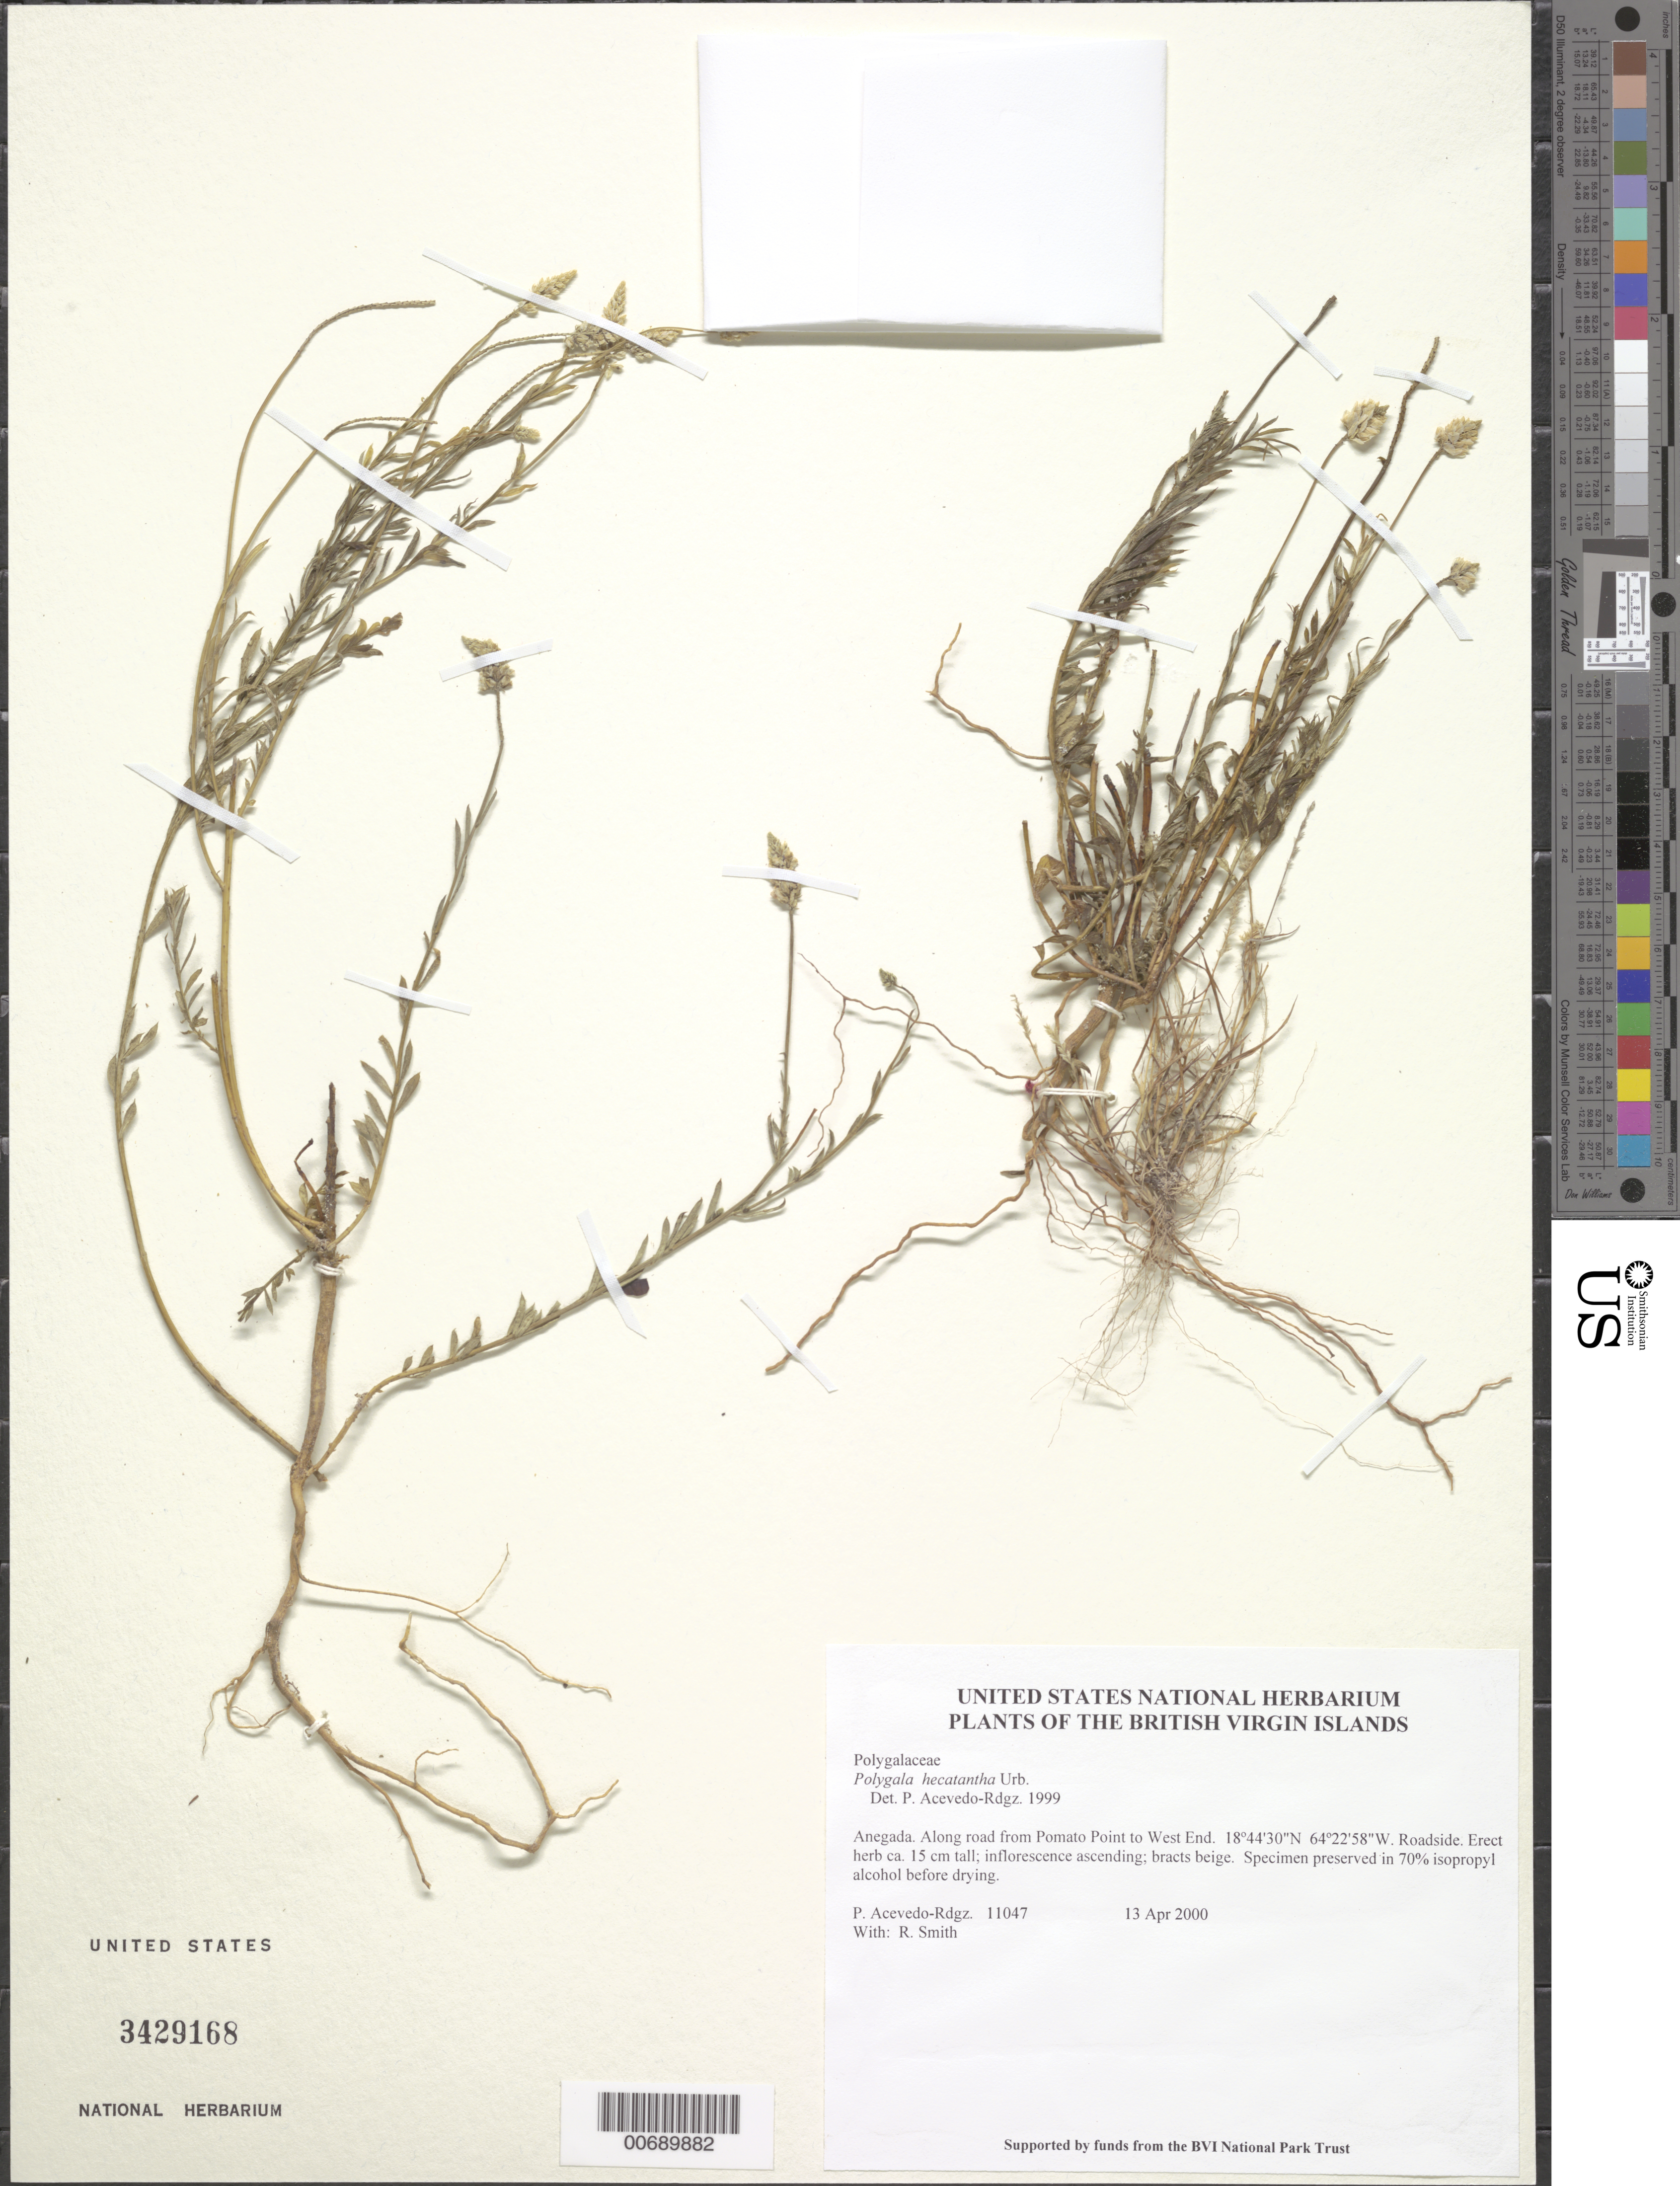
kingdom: Plantae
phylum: Tracheophyta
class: Magnoliopsida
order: Fabales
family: Polygalaceae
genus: Polygala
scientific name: Polygala hecatantha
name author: Urb.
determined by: Acevedo-Rodríguez, P., (BOT), Smithsonian Institution - National Museum of Natural History (UNITED STATES)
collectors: P. Acevedo-Rodr. & R. Smith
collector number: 11047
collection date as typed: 13 Apr 2000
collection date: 2000-04-13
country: British Virgin Islands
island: Anegada I.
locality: Along road from Pomato Point to West End.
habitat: Roadside.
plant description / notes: NY, UPRRP, US; Specimen preserved in 70% isopropyl alcohol before drying.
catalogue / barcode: US 3429168